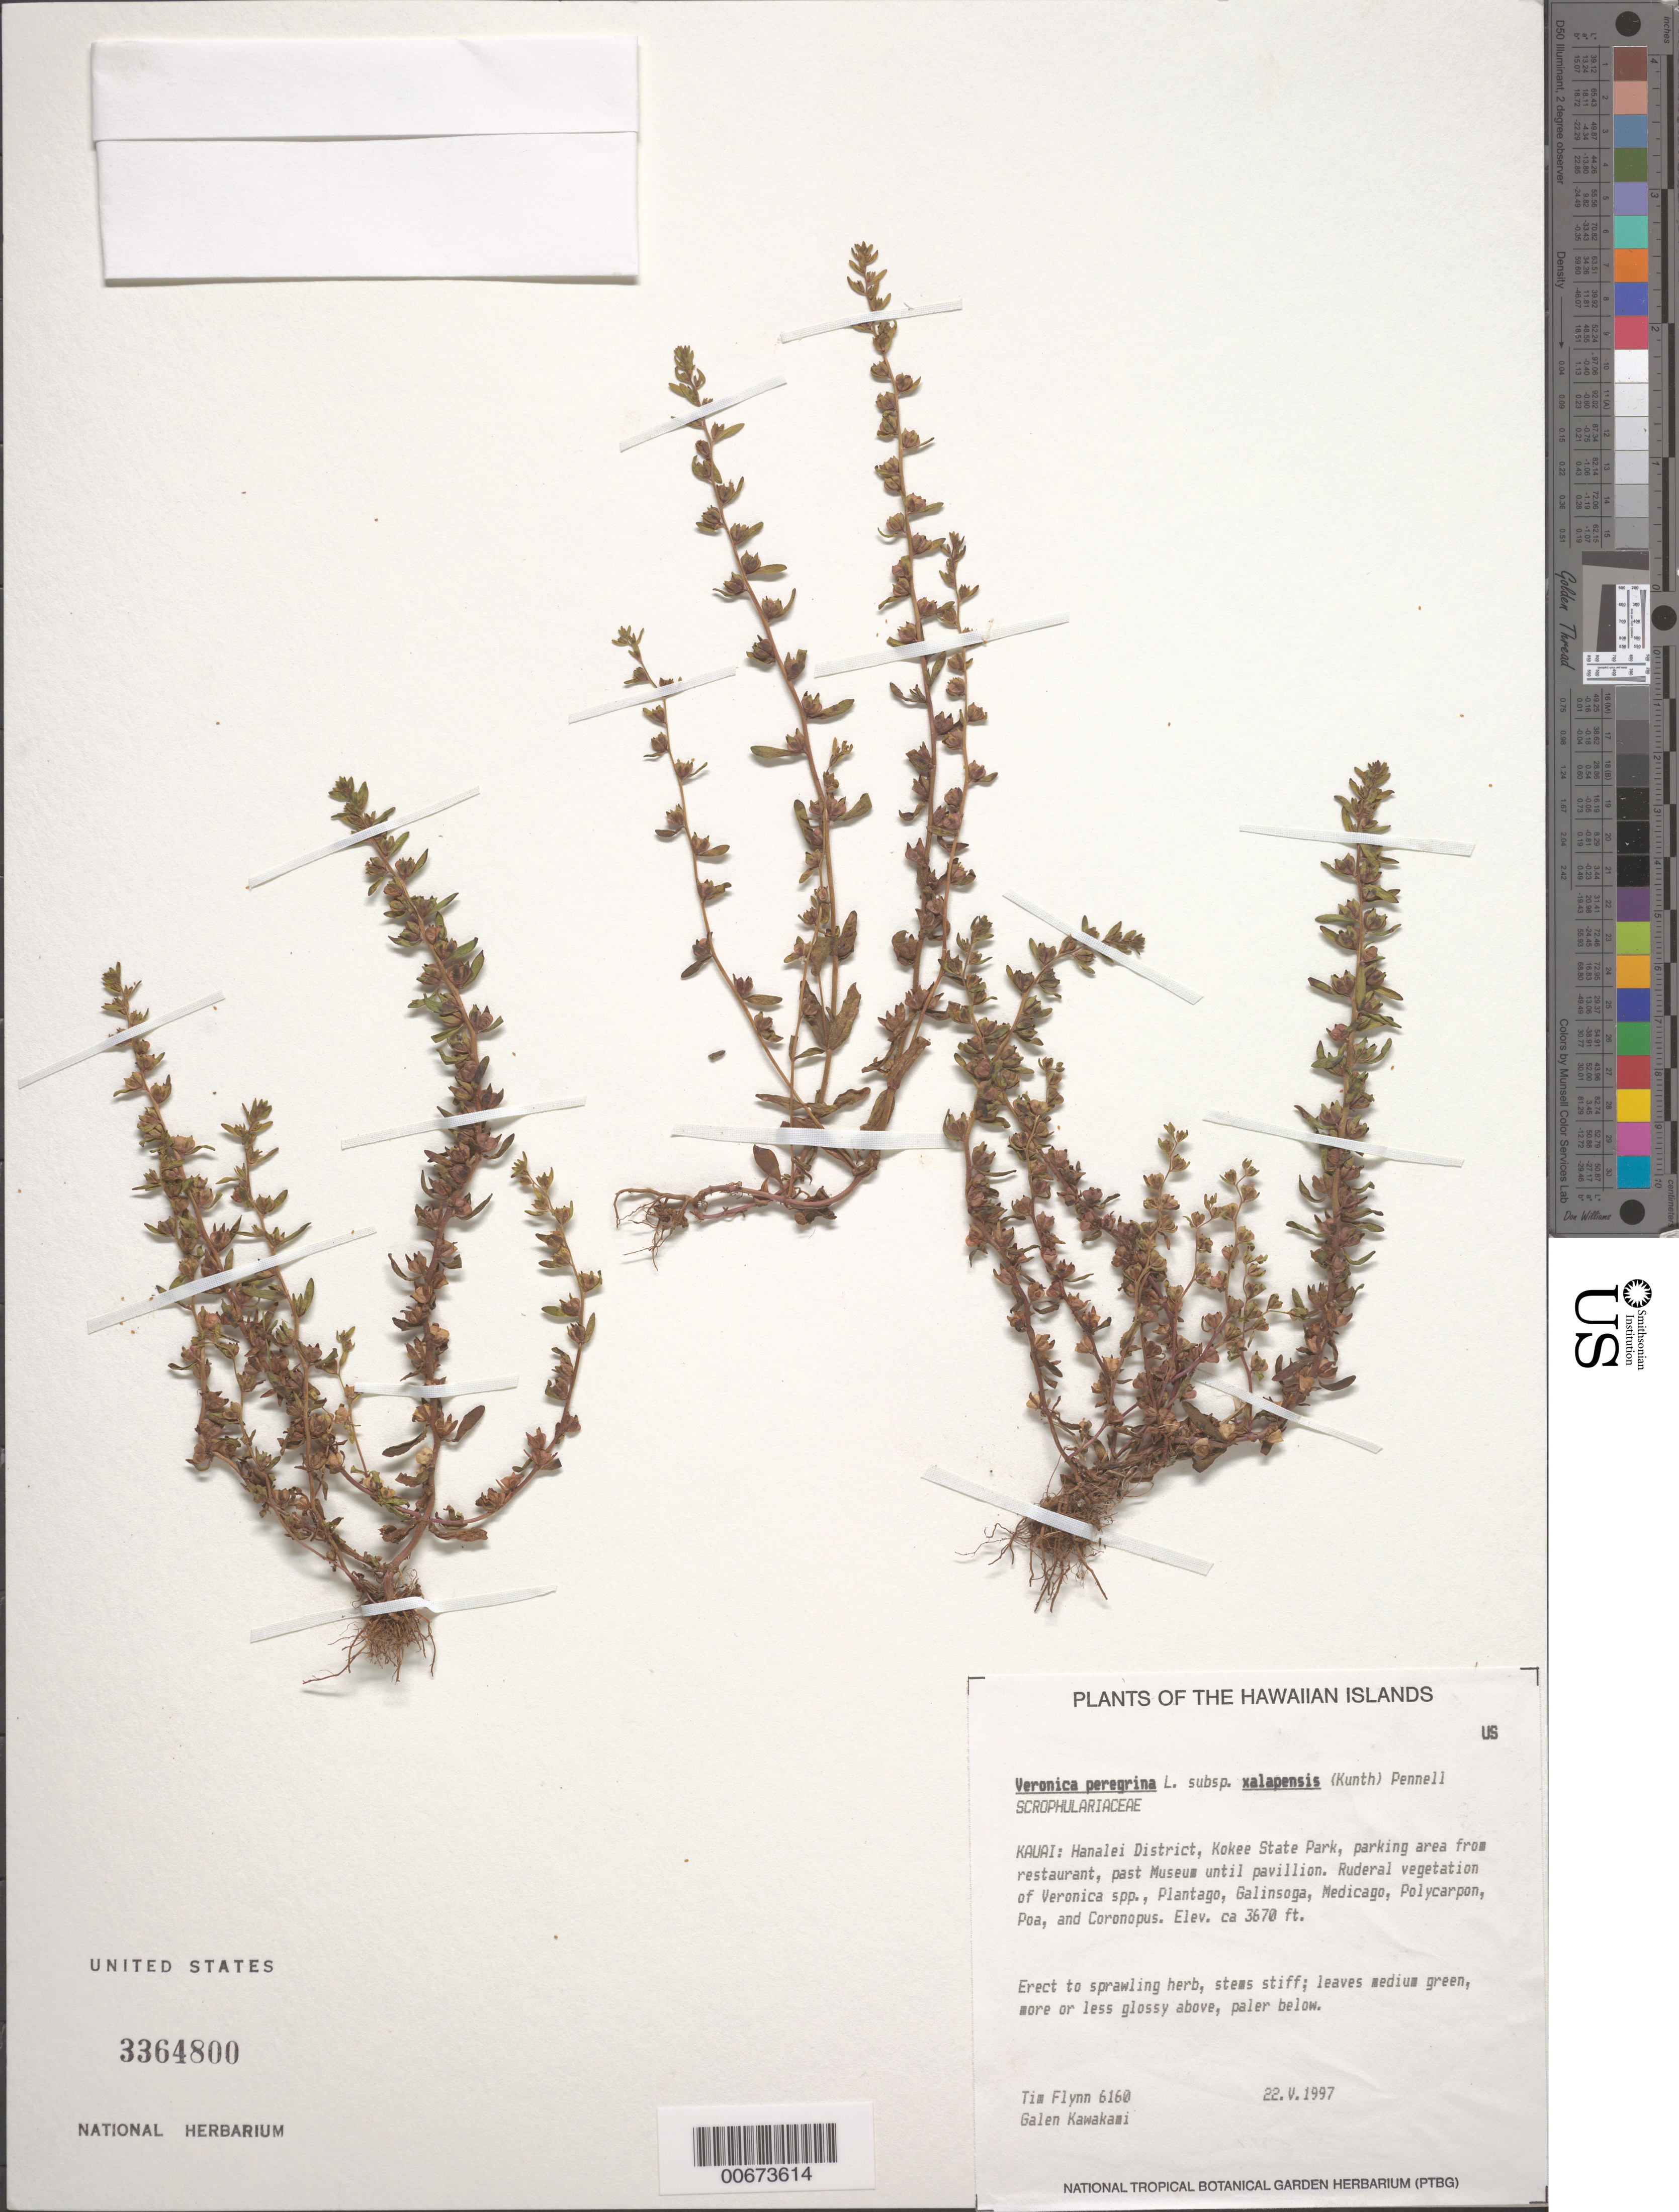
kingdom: Plantae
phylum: Tracheophyta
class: Magnoliopsida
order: Lamiales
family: Plantaginaceae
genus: Veronica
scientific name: Veronica peregrina subsp. xalapensis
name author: (Kunth) Pennell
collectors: T. W. Flynn & G. Kawakami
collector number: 6160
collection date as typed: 22 May 1997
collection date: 1997-05-22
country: United States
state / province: Hawaii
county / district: Kauai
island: Kaua'i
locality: Hanalei District, Kokee State Park, parking area from restaurant, past Museum until pavillion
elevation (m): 1119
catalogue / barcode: US 3364800